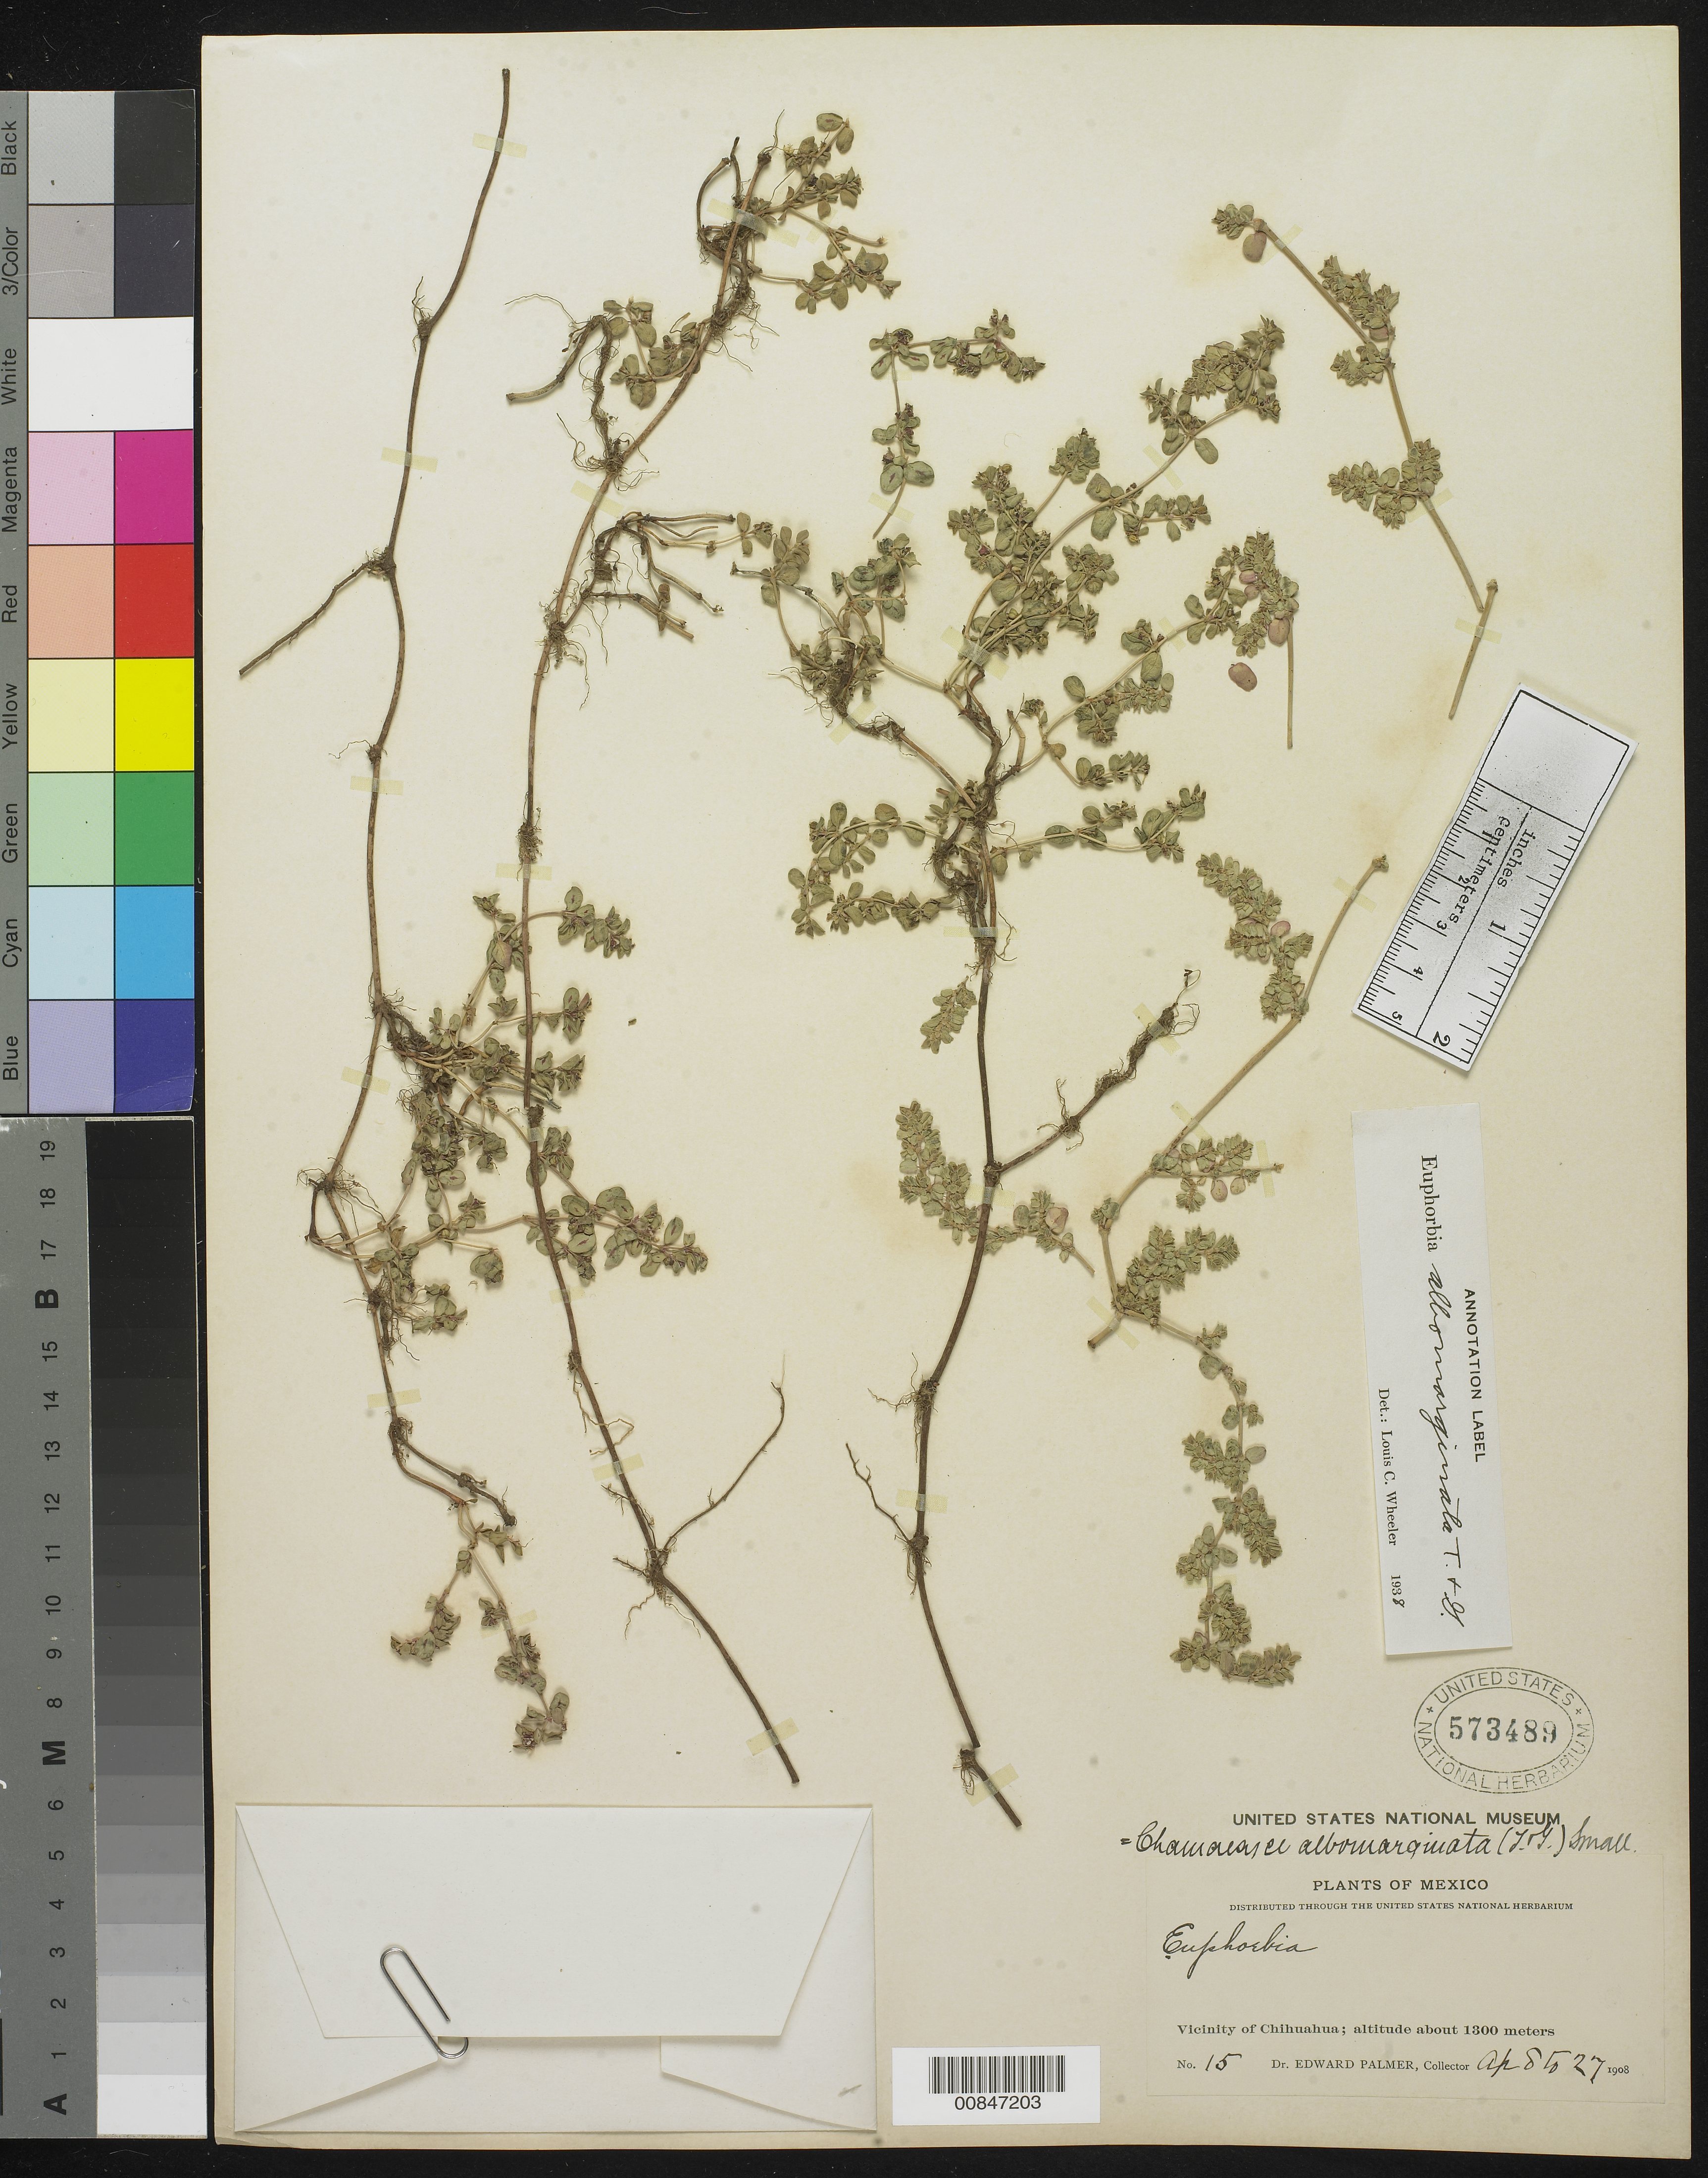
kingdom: Plantae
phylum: Tracheophyta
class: Magnoliopsida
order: Malpighiales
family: Euphorbiaceae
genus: Euphorbia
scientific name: Euphorbia albomarginata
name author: Torr. & A. Gray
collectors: E. Palmer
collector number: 15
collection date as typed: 08 Apr 1908 to 27 Apr 1908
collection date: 1908-04-08/1908-04-27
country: Mexico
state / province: Chihuahua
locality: Vicinity of Chihuahua.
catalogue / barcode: US 573489